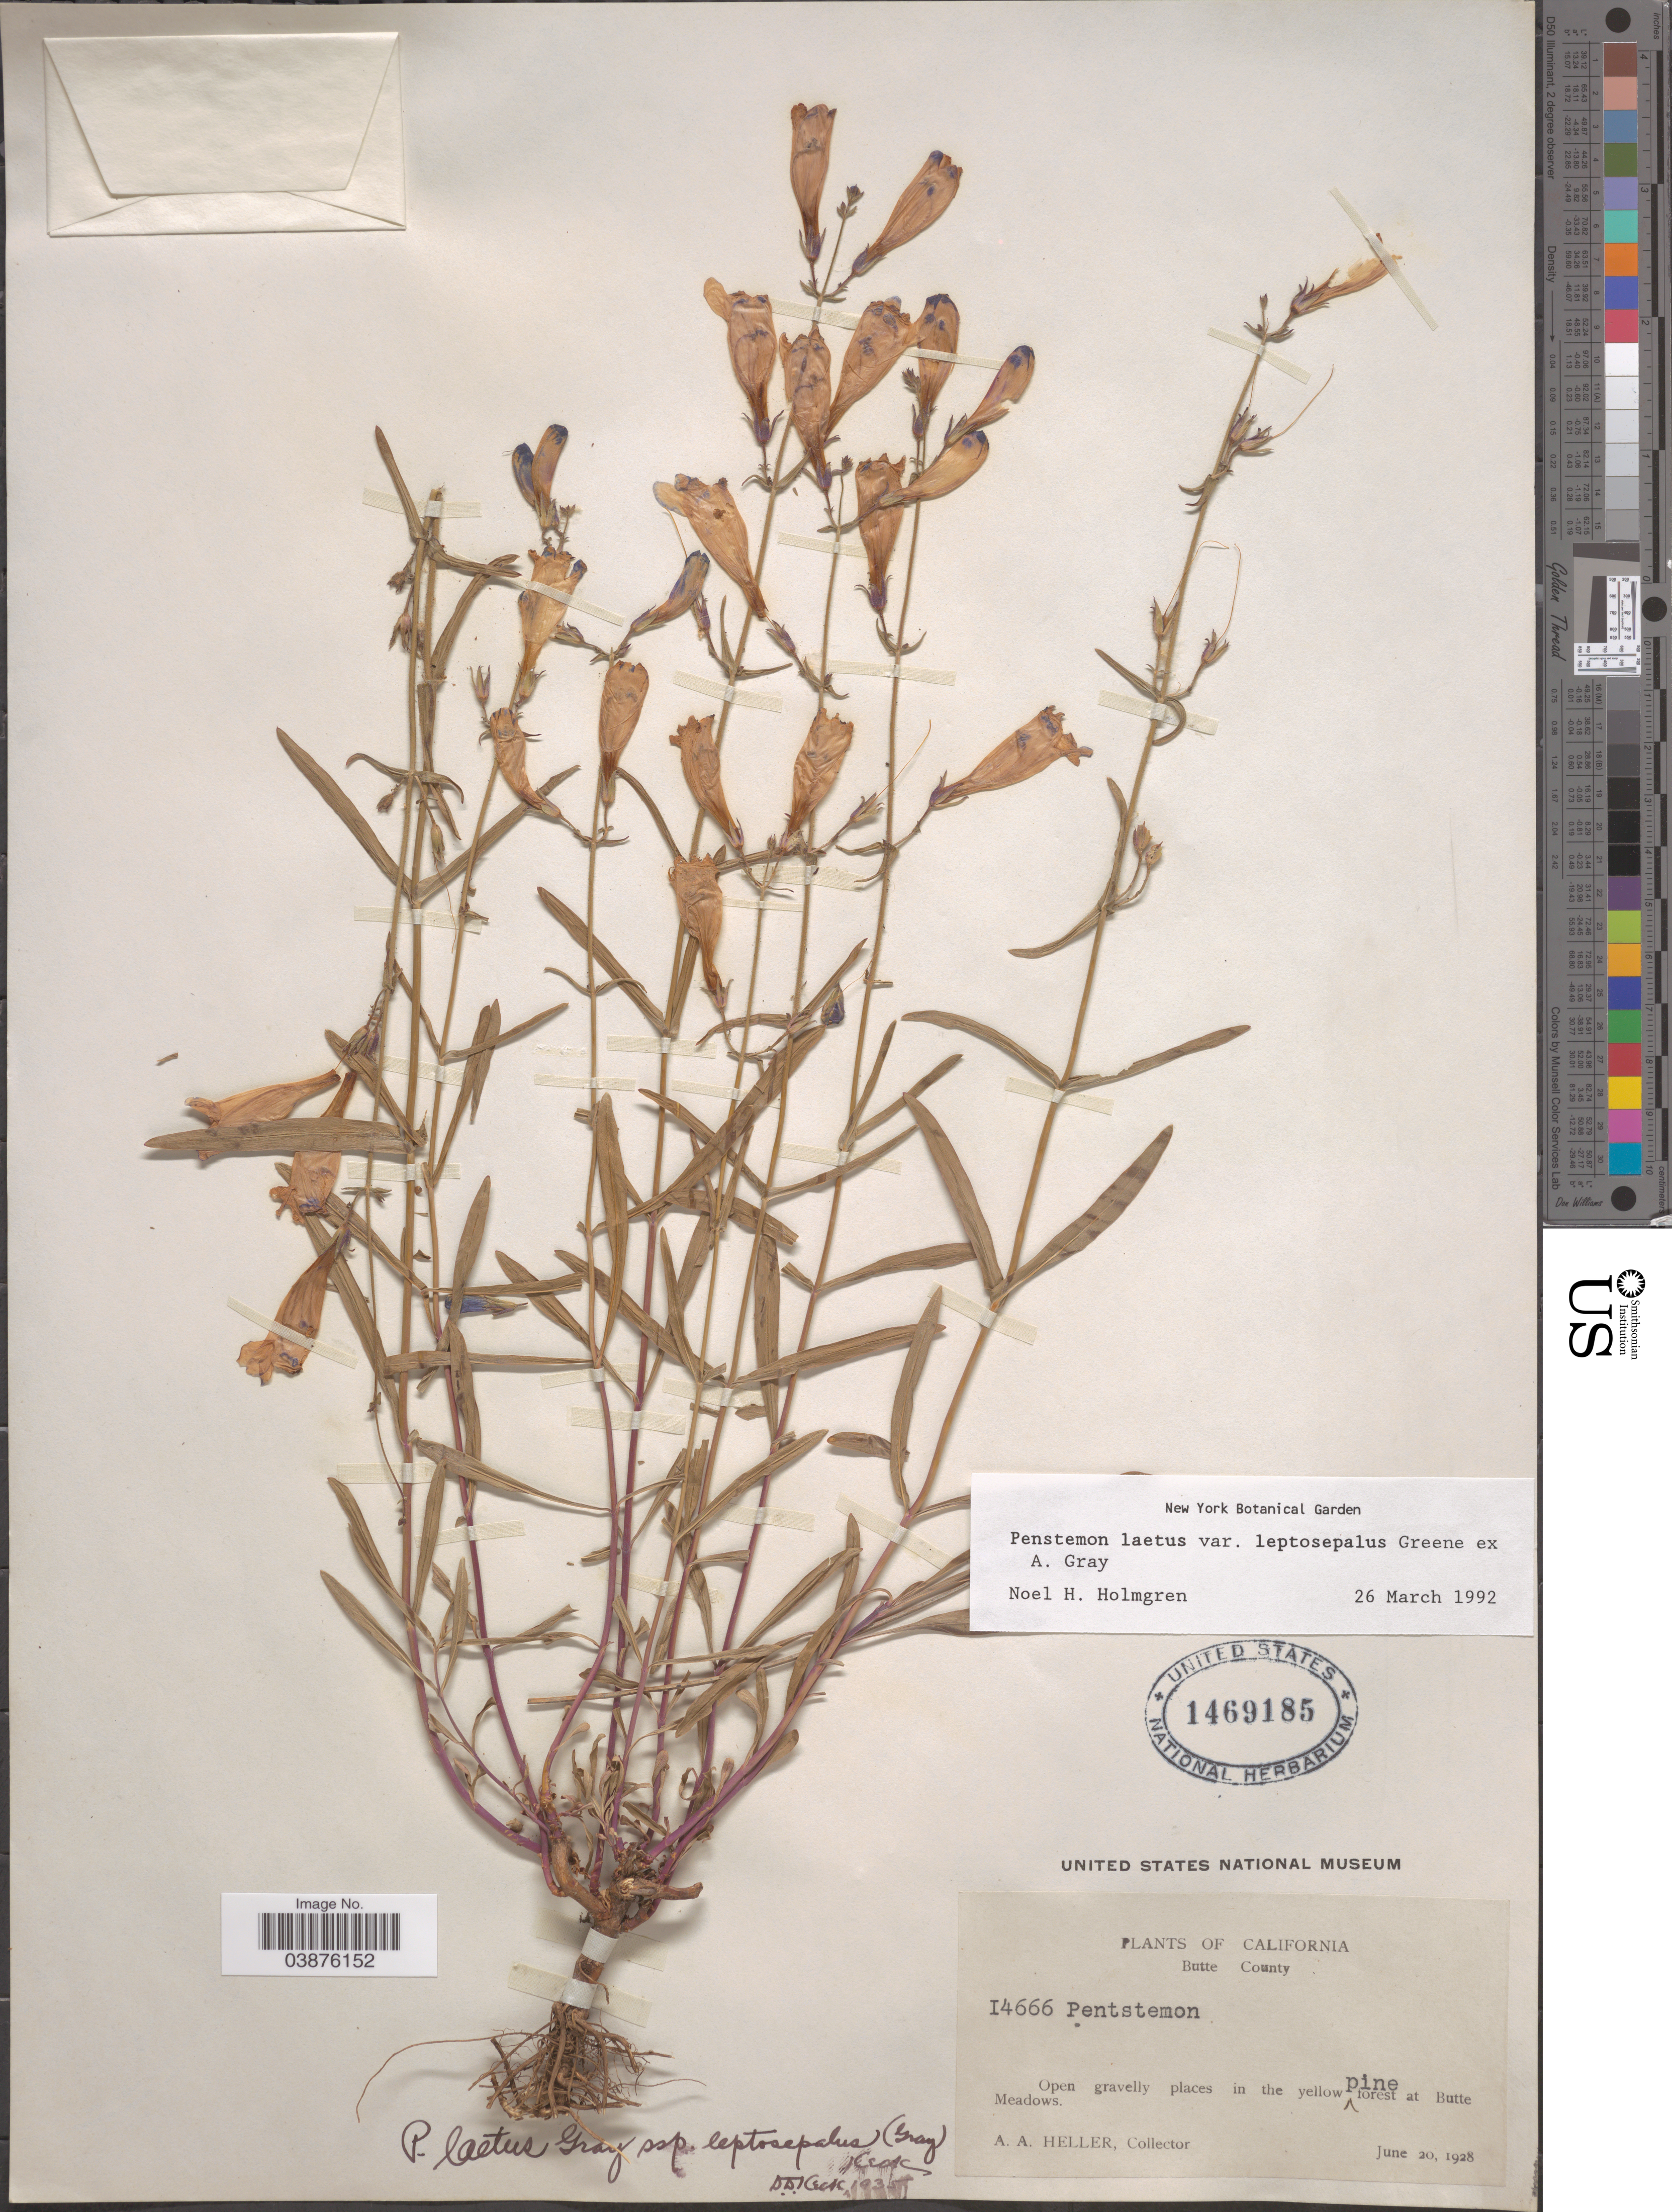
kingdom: Plantae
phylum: Tracheophyta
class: Magnoliopsida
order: Lamiales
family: Plantaginaceae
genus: Penstemon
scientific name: Penstemon laetus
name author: A. Gray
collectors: A. A. Heller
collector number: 14666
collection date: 1928-06-20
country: United States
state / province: California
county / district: Butte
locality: Butte County. Open gravelly places in the yellow pine forest at Butte Meadows.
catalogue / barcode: US 1469185